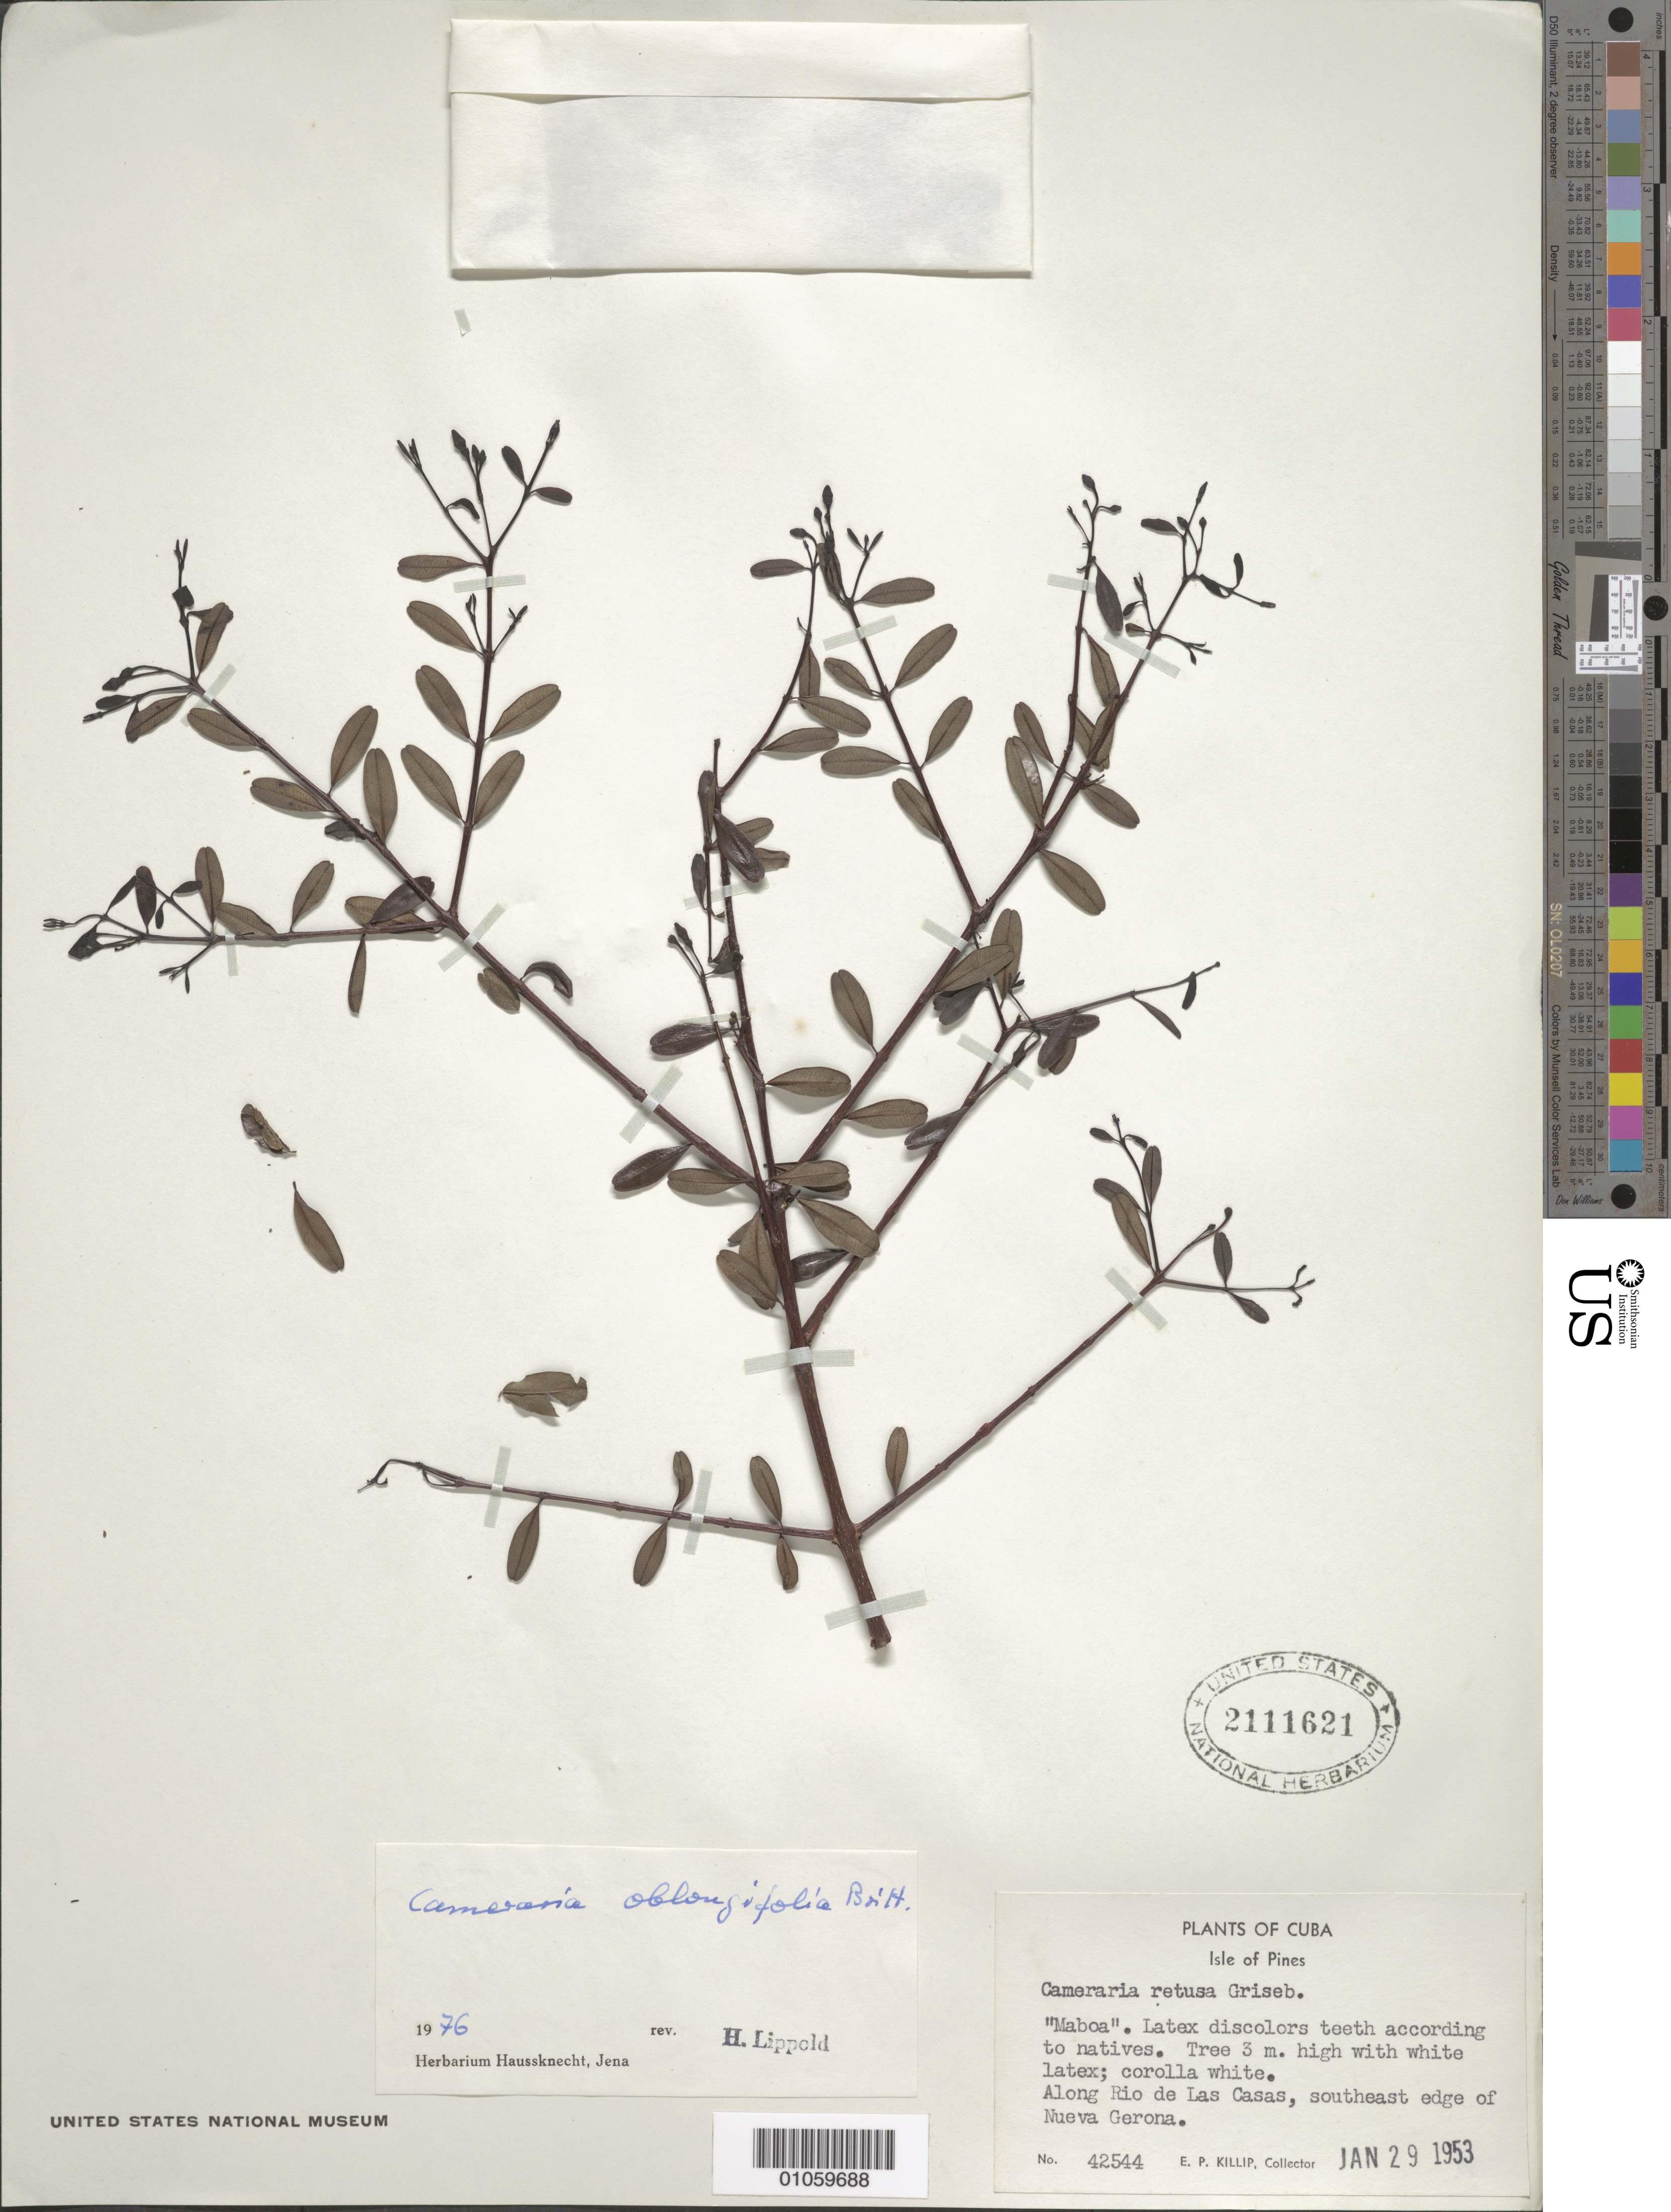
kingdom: Plantae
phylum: Tracheophyta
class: Magnoliopsida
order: Gentianales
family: Apocynaceae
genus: Cameraria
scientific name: Cameraria oblongifolia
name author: Britton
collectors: E. P. Killip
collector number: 42544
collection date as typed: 29 Jan 1953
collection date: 1953-01-29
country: Cuba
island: Isla de la Juventud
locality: Isle of Pines, Along Rio de Las Casas, southeast edge of Nueva Gerona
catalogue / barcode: US 2111621